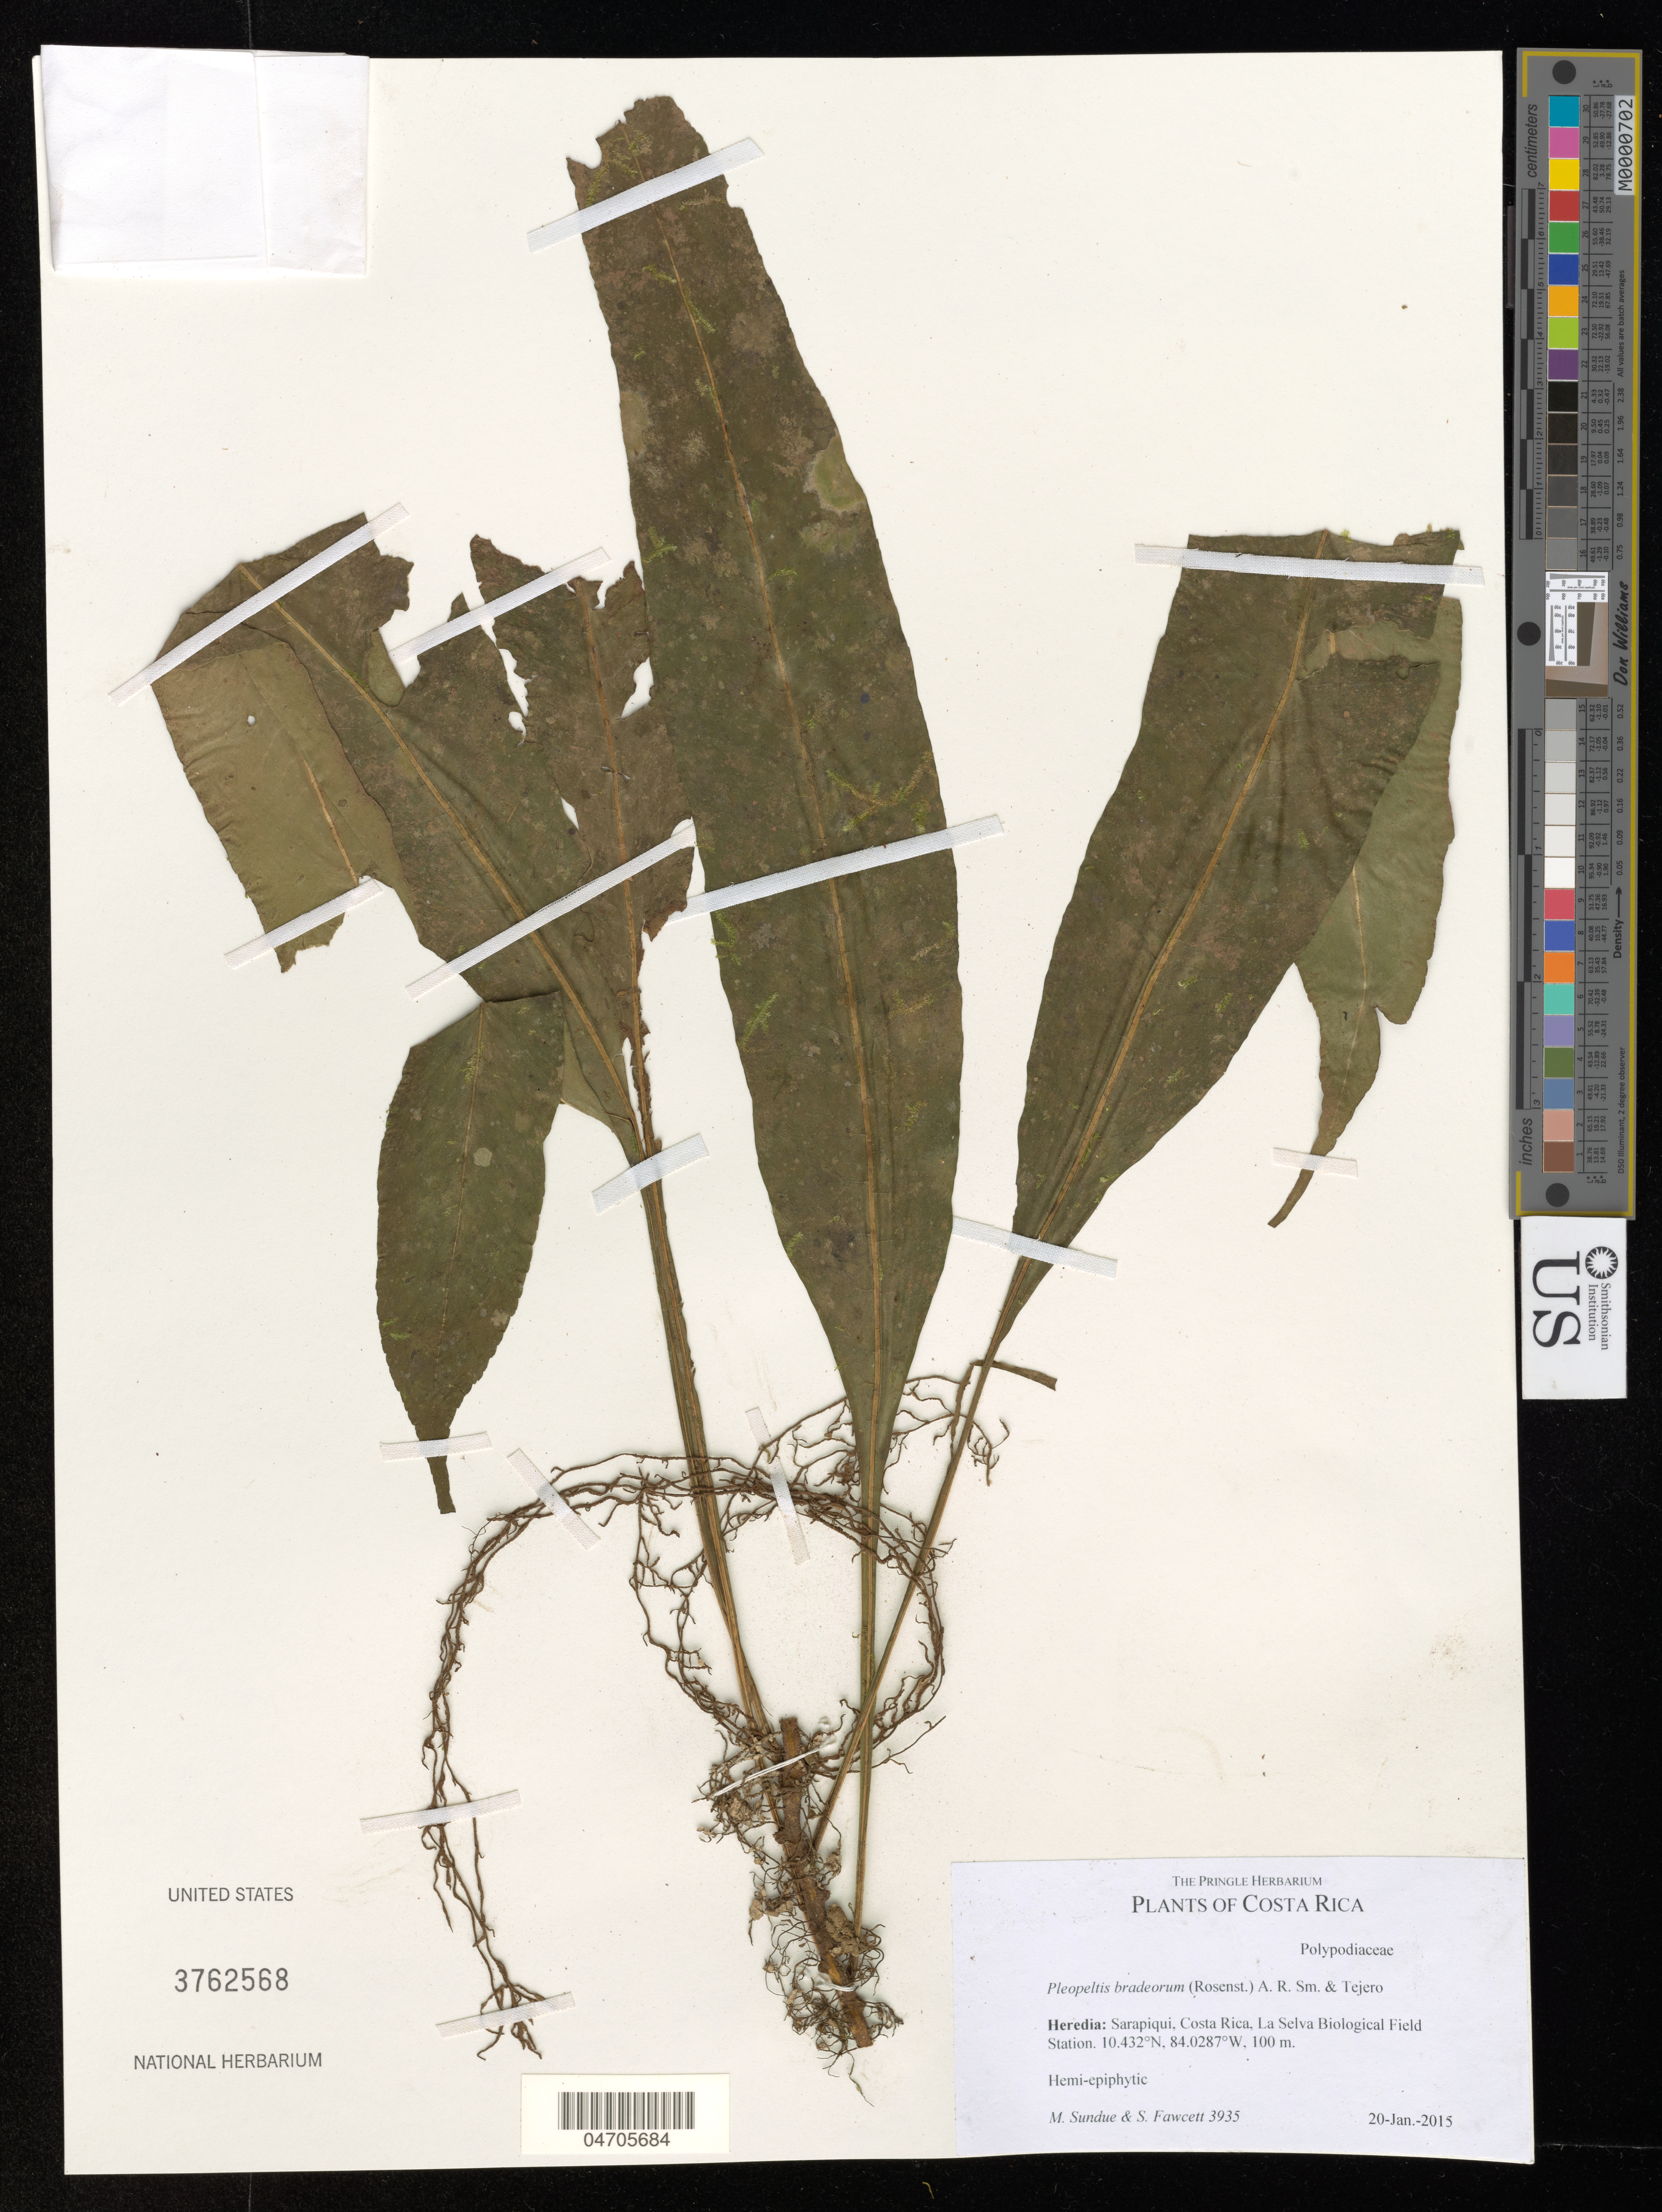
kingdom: Plantae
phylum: Tracheophyta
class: Polypodiopsida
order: Polypodiales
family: Polypodiaceae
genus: Pleopeltis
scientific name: Pleopeltis bradeorum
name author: (Rosenst.)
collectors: M. Sundue & S. Fawcett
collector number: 3935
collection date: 2015-01-20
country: Costa Rica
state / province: Heredia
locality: Sarapiqui. La Selva Biological Field Station.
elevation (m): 100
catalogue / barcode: US 3762568